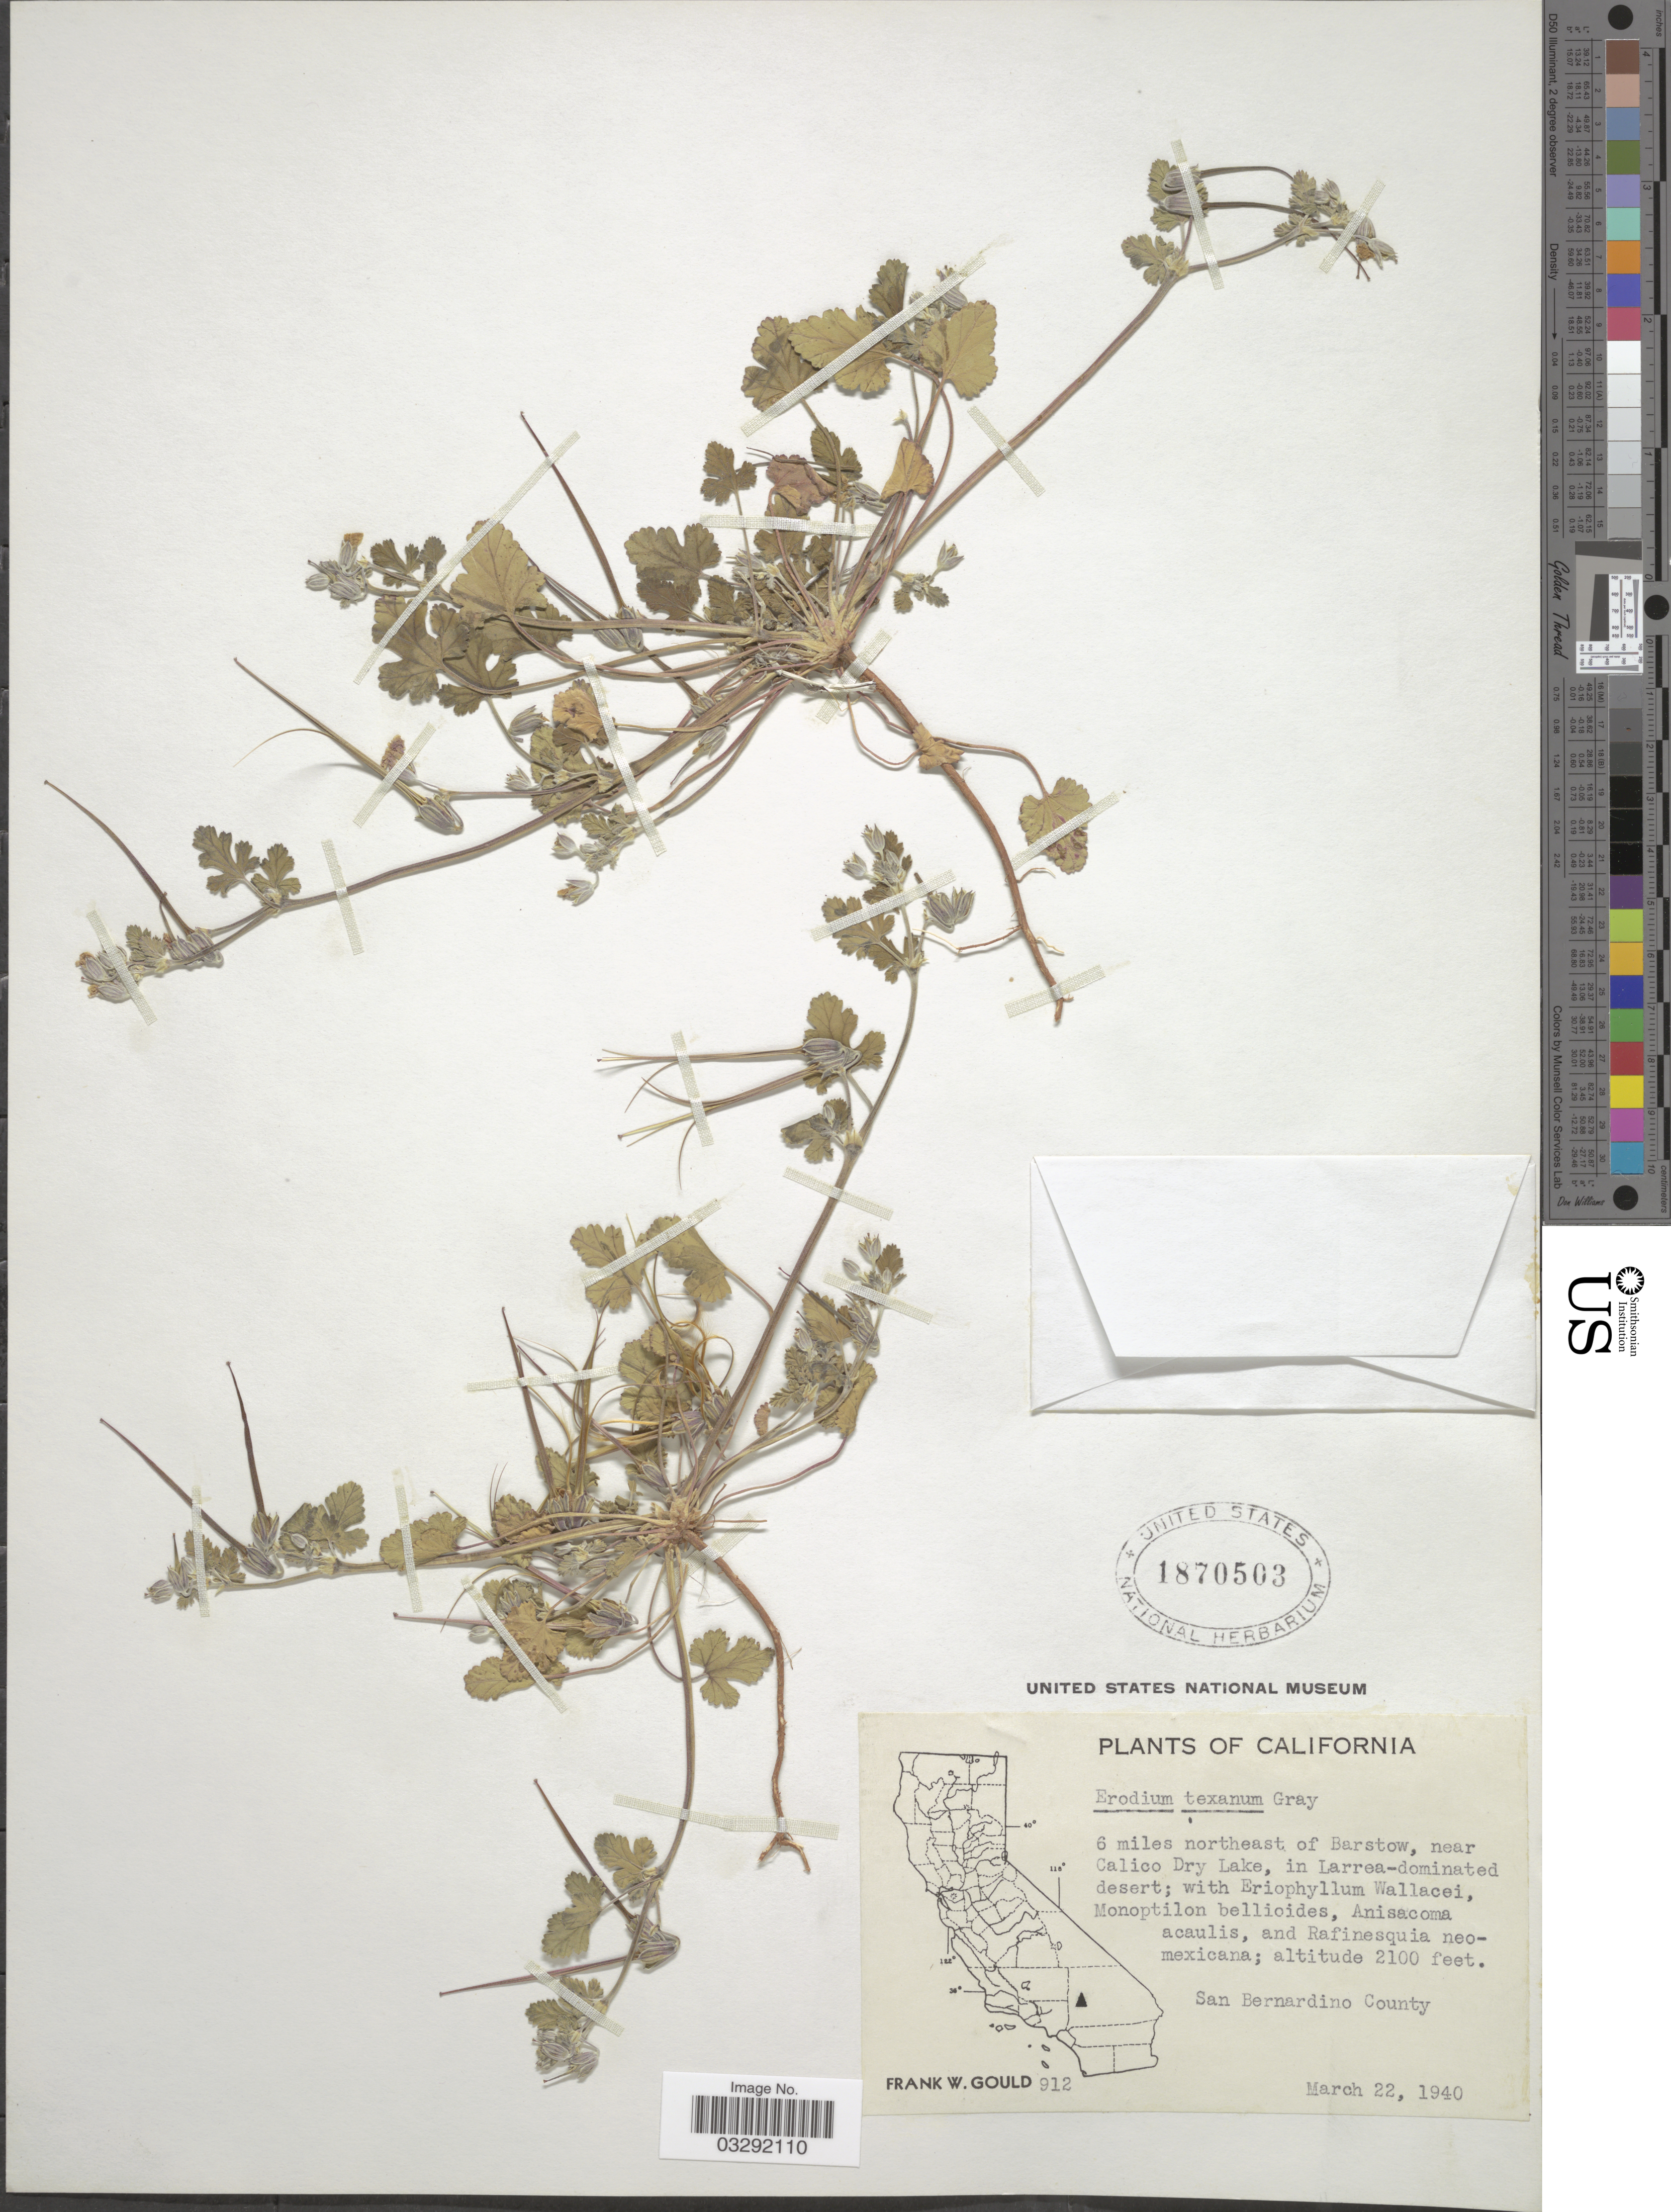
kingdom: Plantae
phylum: Tracheophyta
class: Magnoliopsida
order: Geraniales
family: Geraniaceae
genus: Erodium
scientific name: Erodium texanum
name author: A. Gray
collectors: F. W. Gould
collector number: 912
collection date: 1940-03-22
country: United States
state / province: California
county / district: San Bernardino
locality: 6 miles northeast of Barstow, near Calico Dry Lake. San Bernardino County.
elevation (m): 640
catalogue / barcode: US 1870503